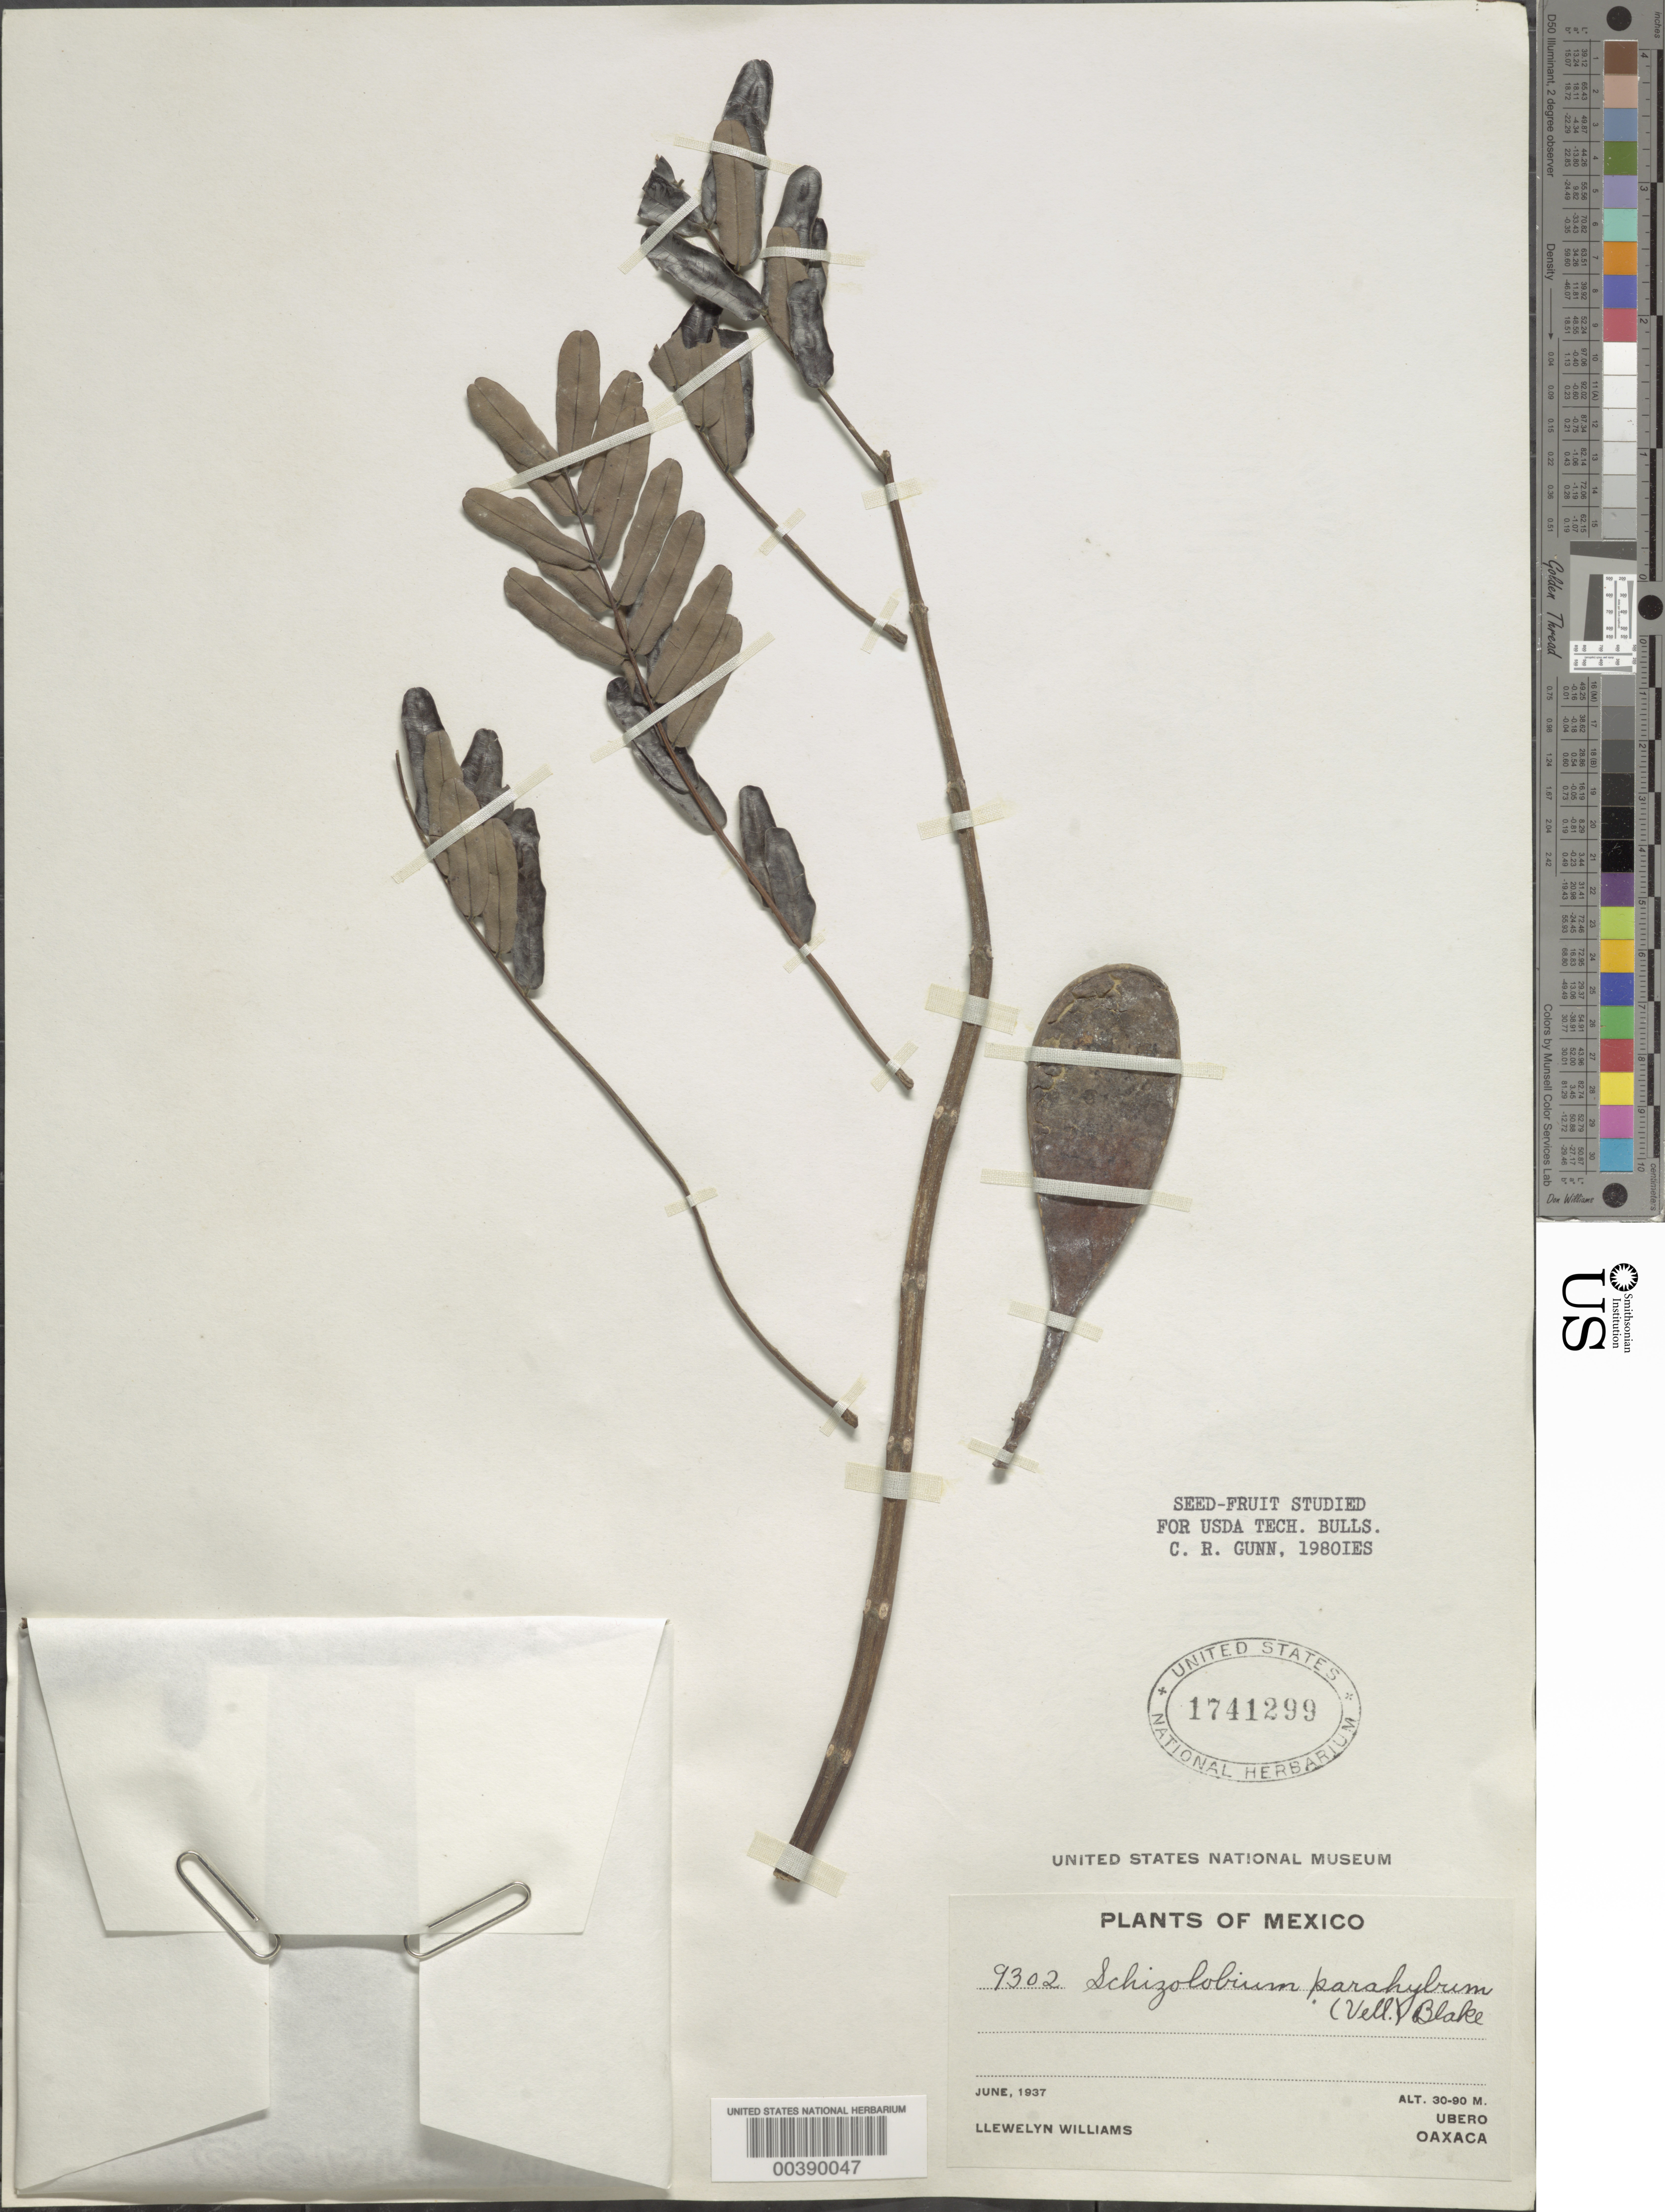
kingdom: Plantae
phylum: Tracheophyta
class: Magnoliopsida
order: Fabales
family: Fabaceae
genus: Schizolobium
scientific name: Schizolobium parahyba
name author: (Vell.) S.F. Blake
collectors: Ll. Williams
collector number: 9302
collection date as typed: Jun 1937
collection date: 1937-06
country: Mexico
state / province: Oaxaca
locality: Ubero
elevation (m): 30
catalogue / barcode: US 1741299